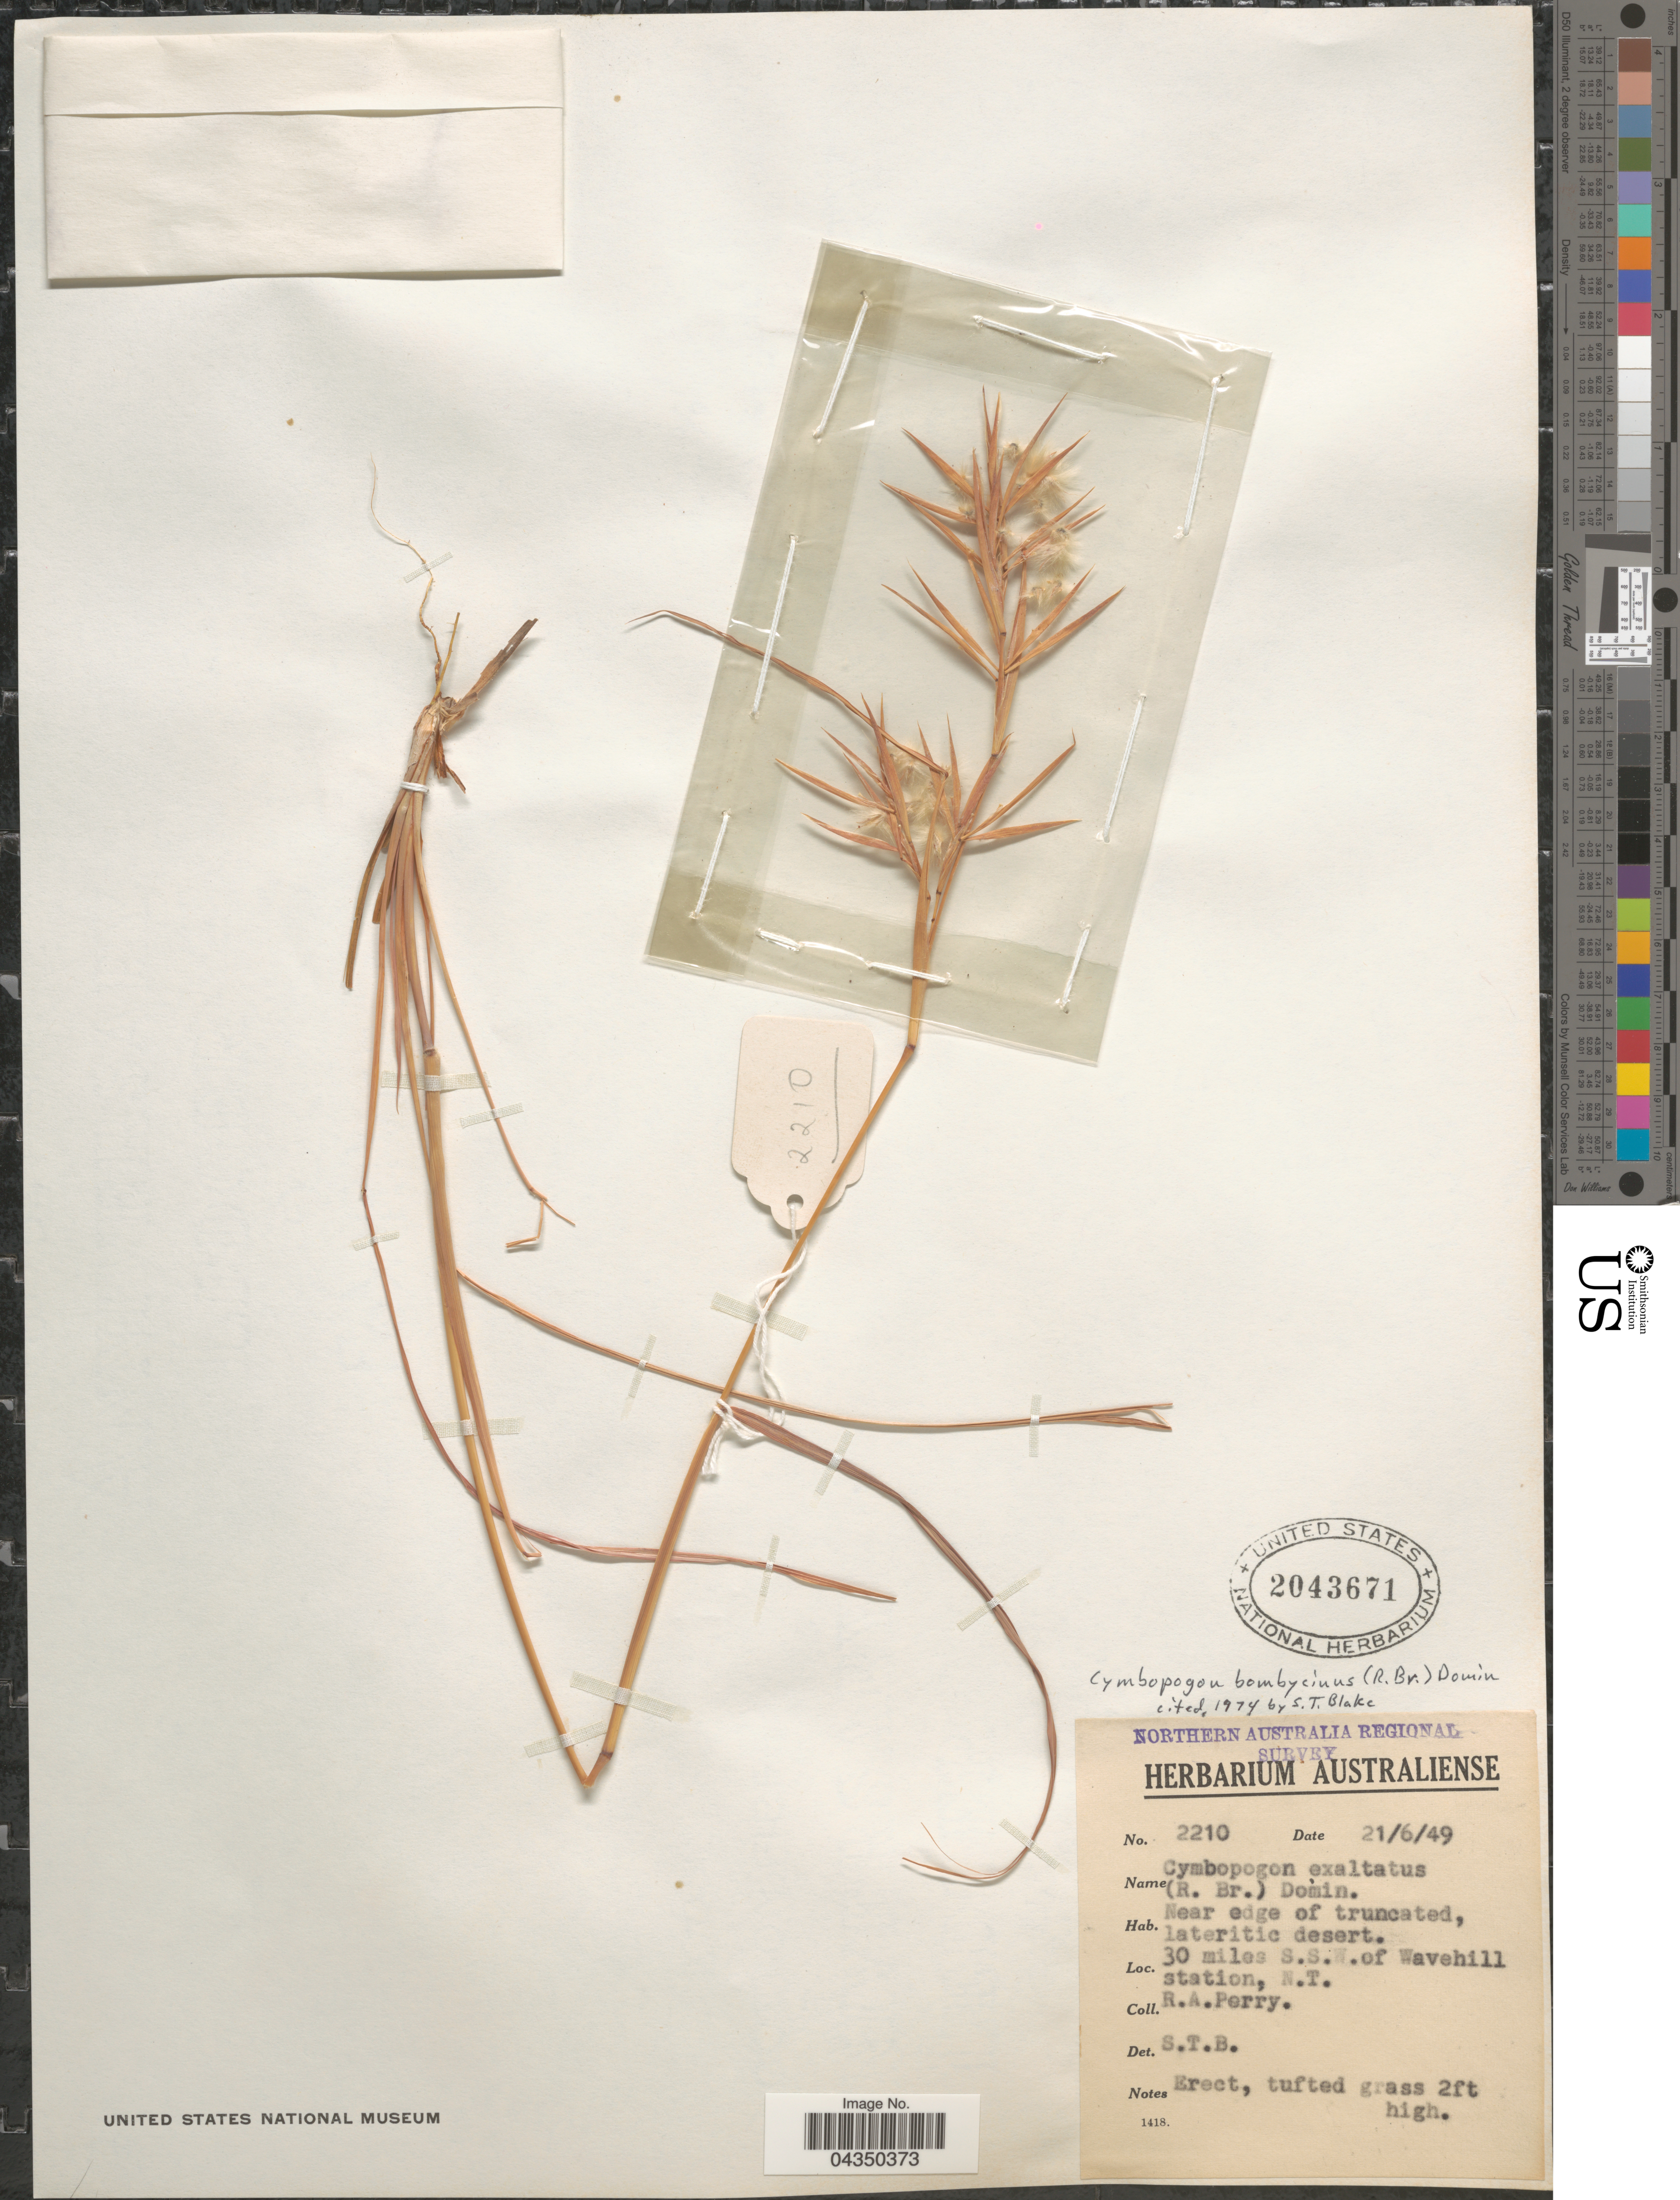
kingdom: Plantae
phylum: Tracheophyta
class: Liliopsida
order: Poales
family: Poaceae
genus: Cymbopogon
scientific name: Cymbopogon bombycinus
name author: A. Camus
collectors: Perry, R. A.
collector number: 2210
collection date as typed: Transcribed d/m/y: 21/6/49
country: Australia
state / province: Northern Territory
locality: Northern Australia Regional Survey. 30 miles S.S.W. of Wavehill station.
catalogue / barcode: US 2043671